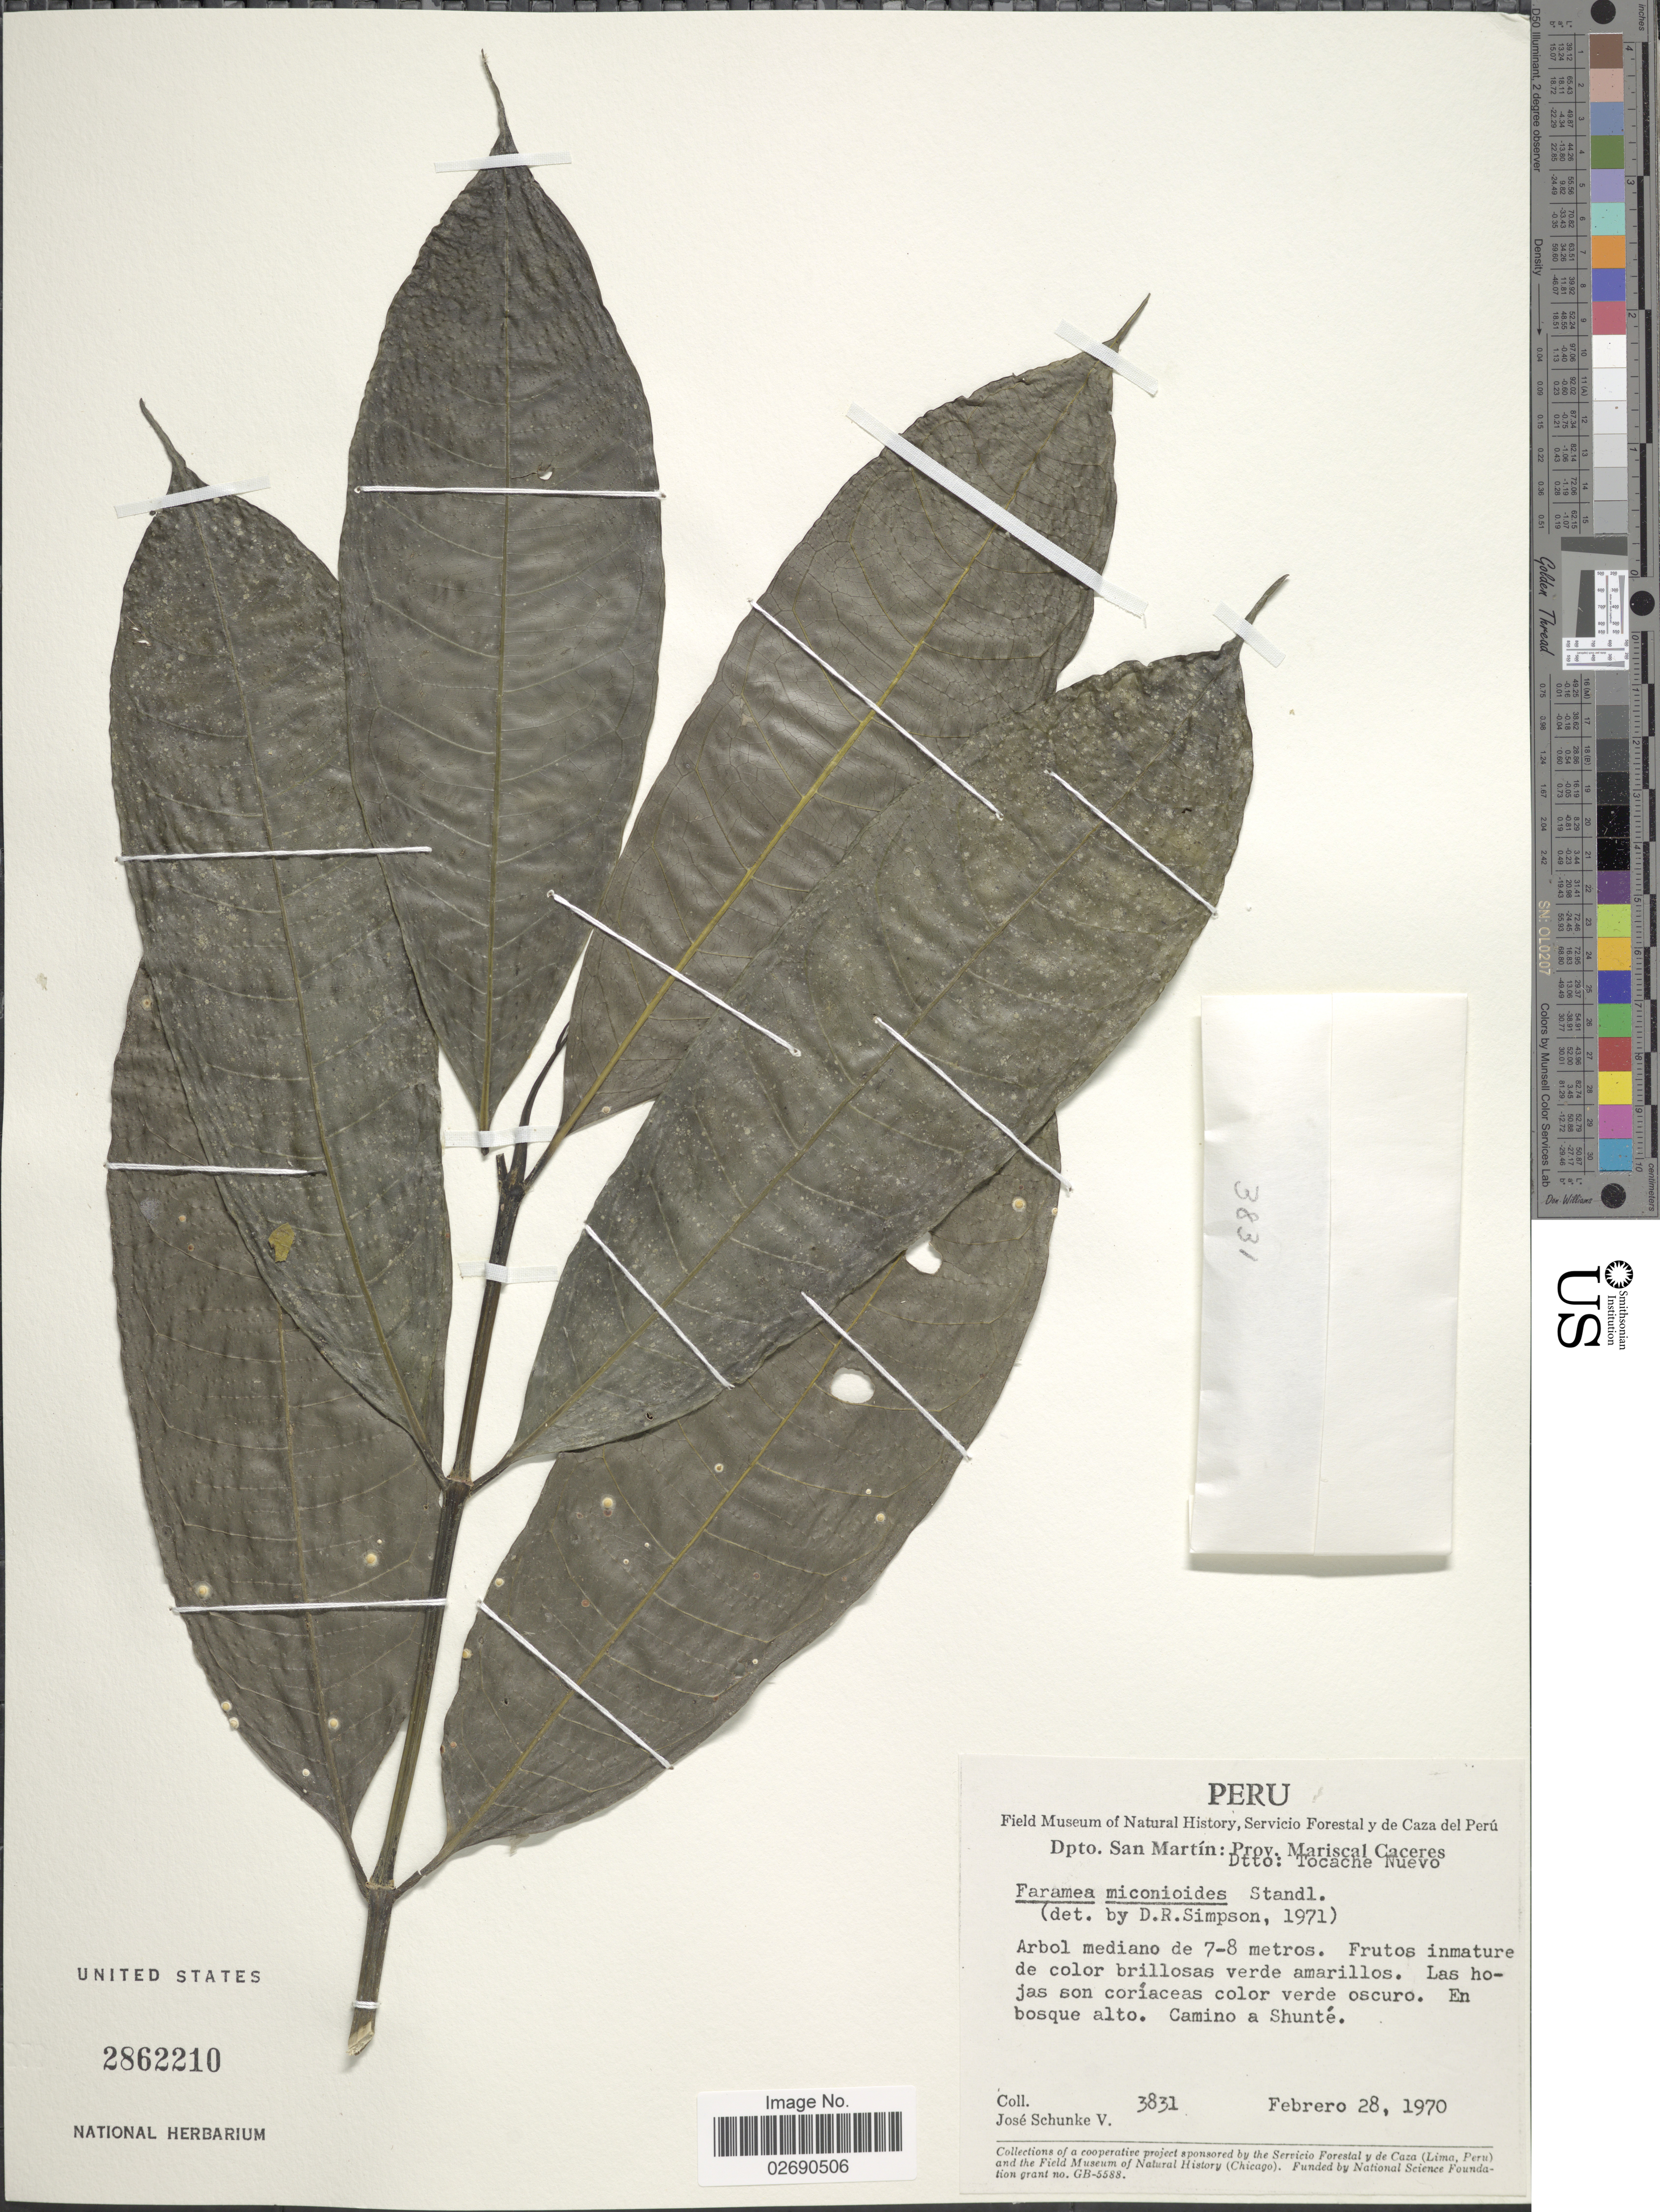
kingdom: Plantae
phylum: Tracheophyta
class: Magnoliopsida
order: Gentianales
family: Rubiaceae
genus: Faramea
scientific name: Faramea miconioides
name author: Standl.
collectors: J. Schunke Vigo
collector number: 3831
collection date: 1970-02-28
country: Peru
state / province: San Martín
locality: Prov. Mariscal Caceres, Dtto: Tocache Nuevo, Camino a Shunte.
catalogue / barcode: US 2862210